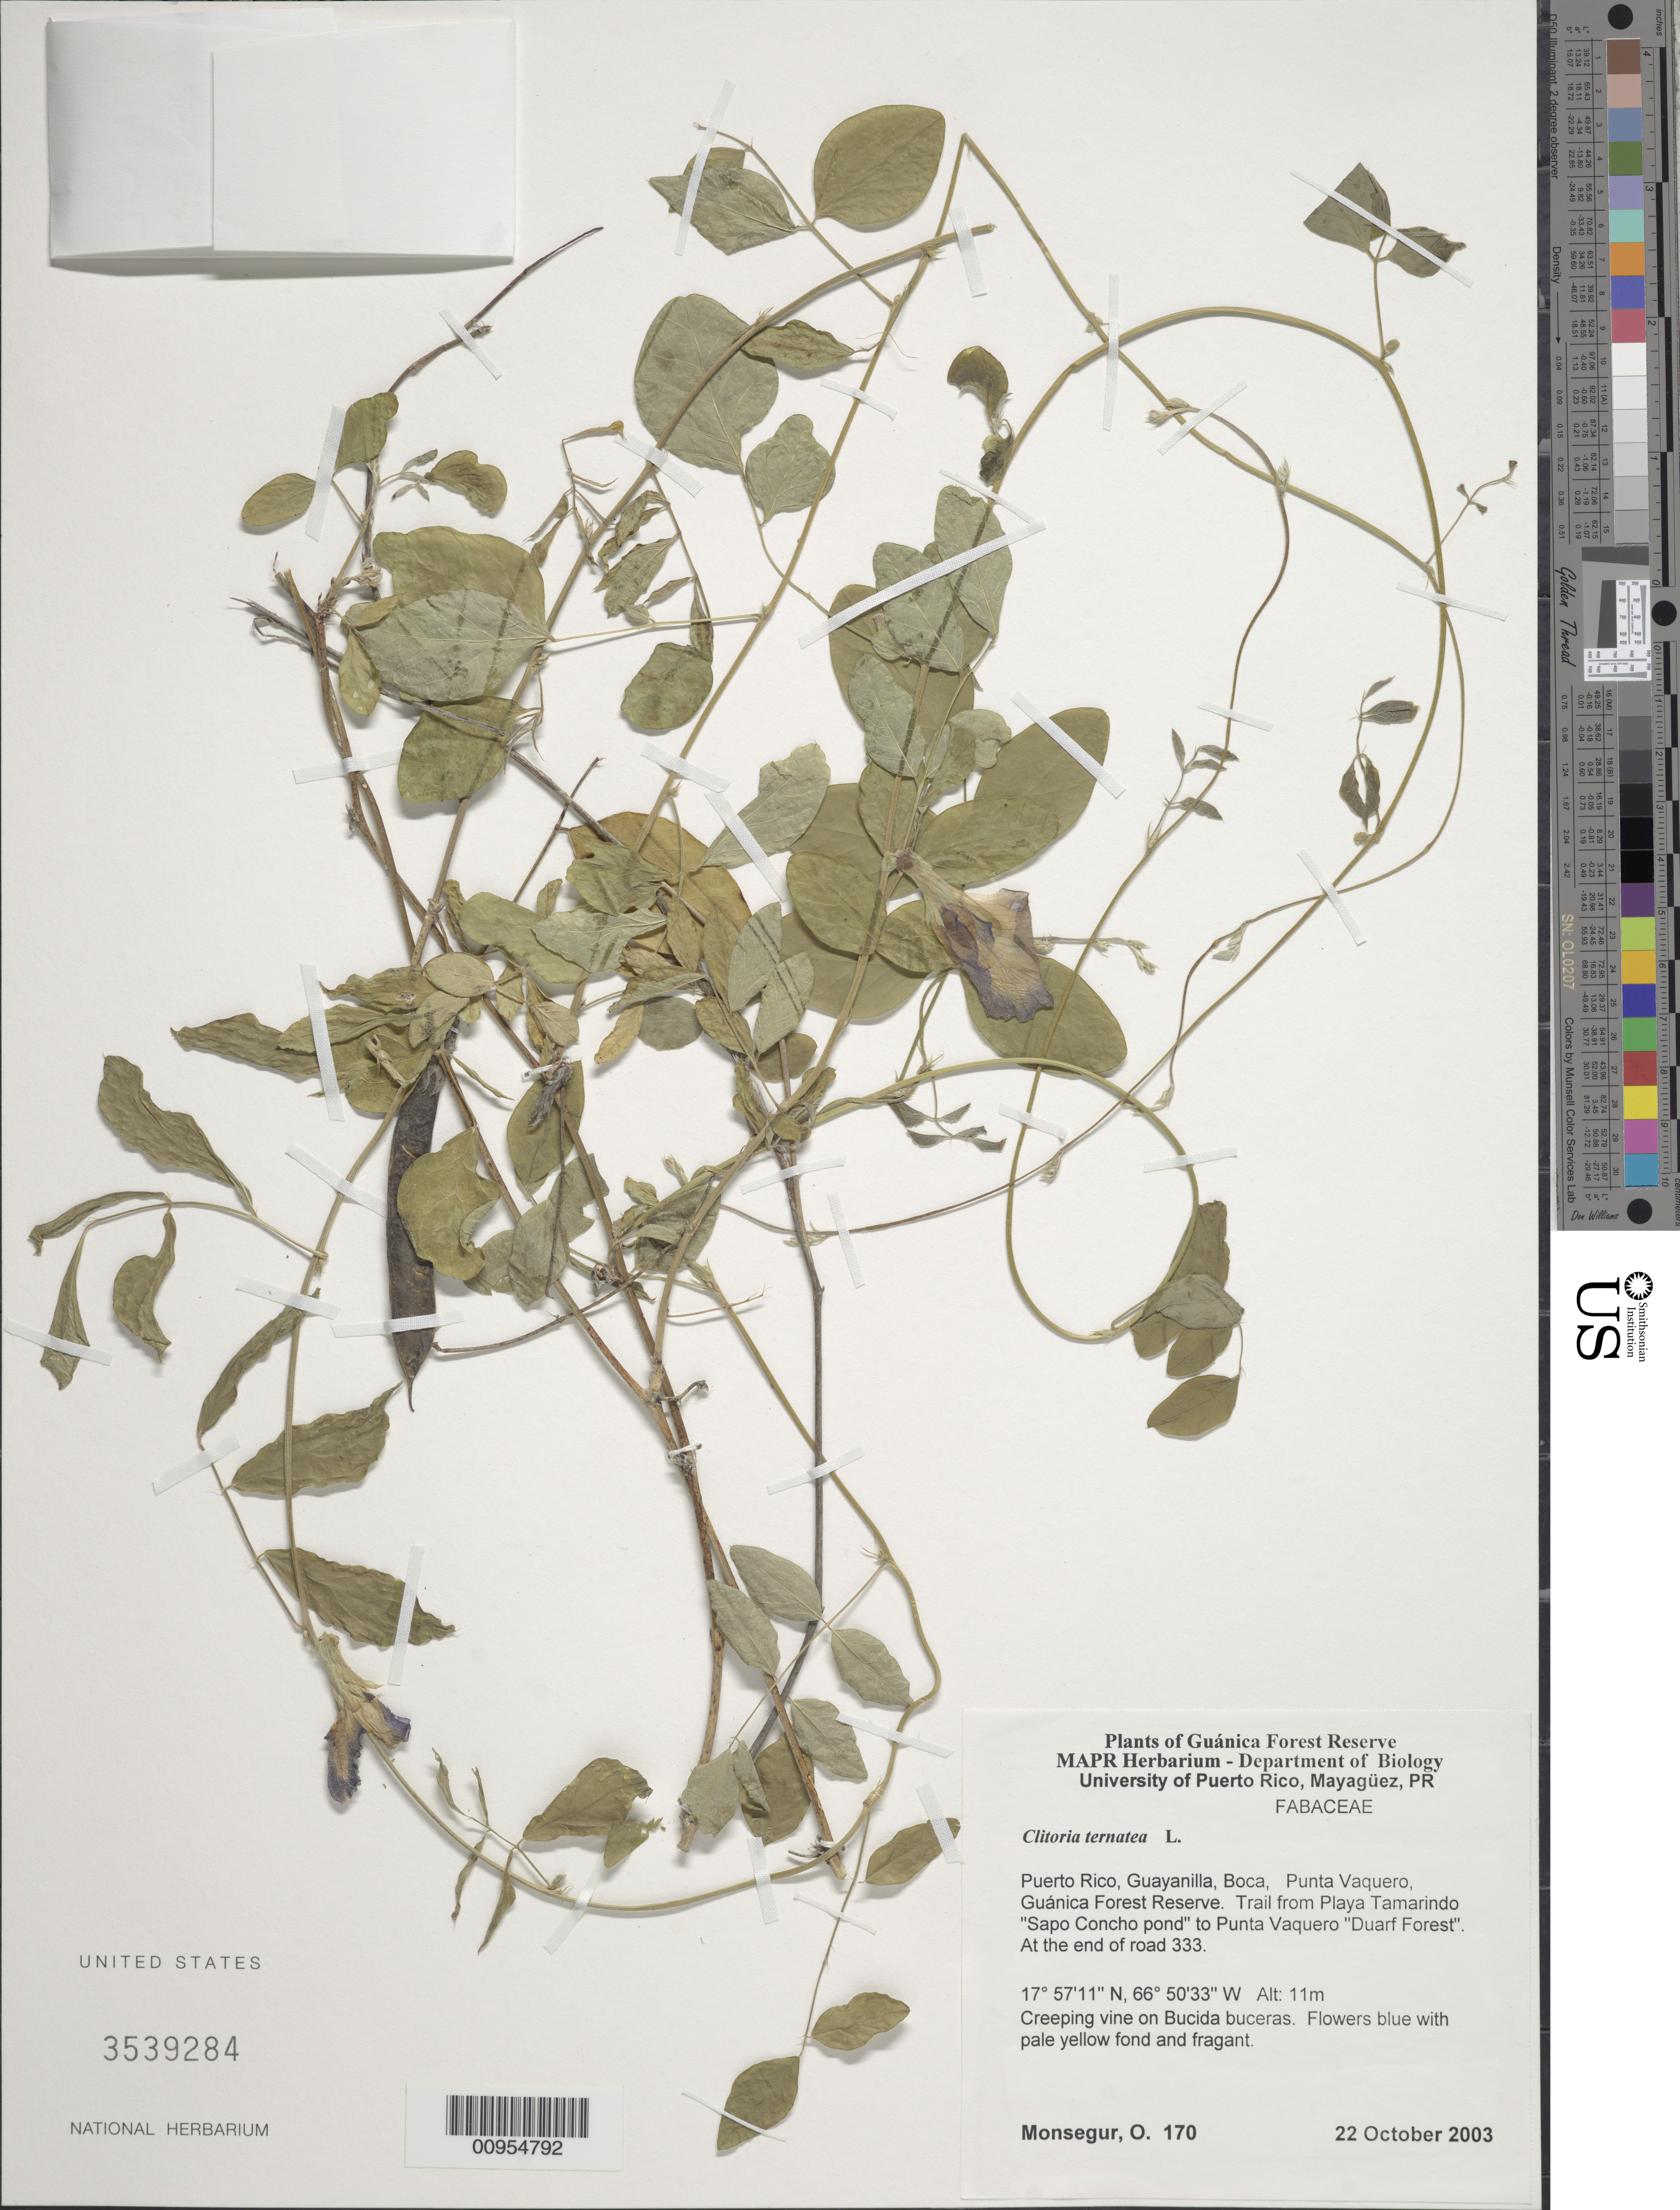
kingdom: Plantae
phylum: Tracheophyta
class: Magnoliopsida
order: Fabales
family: Fabaceae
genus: Clitoria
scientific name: Clitoria ternatea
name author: L.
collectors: O. Monsegur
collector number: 170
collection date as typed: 22 Oct 2003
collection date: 2003-10-22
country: Puerto Rico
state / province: Guayanilla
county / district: Boca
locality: Guánica Forest Reserve. Punta Vaquero. Trail from Playa Tamarindo "Sapo Concho pond" to Punta Vaquero "Dwarf Forest". At the end of road 333.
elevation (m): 11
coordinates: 17.57107, 66.5033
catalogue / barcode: US 3539284